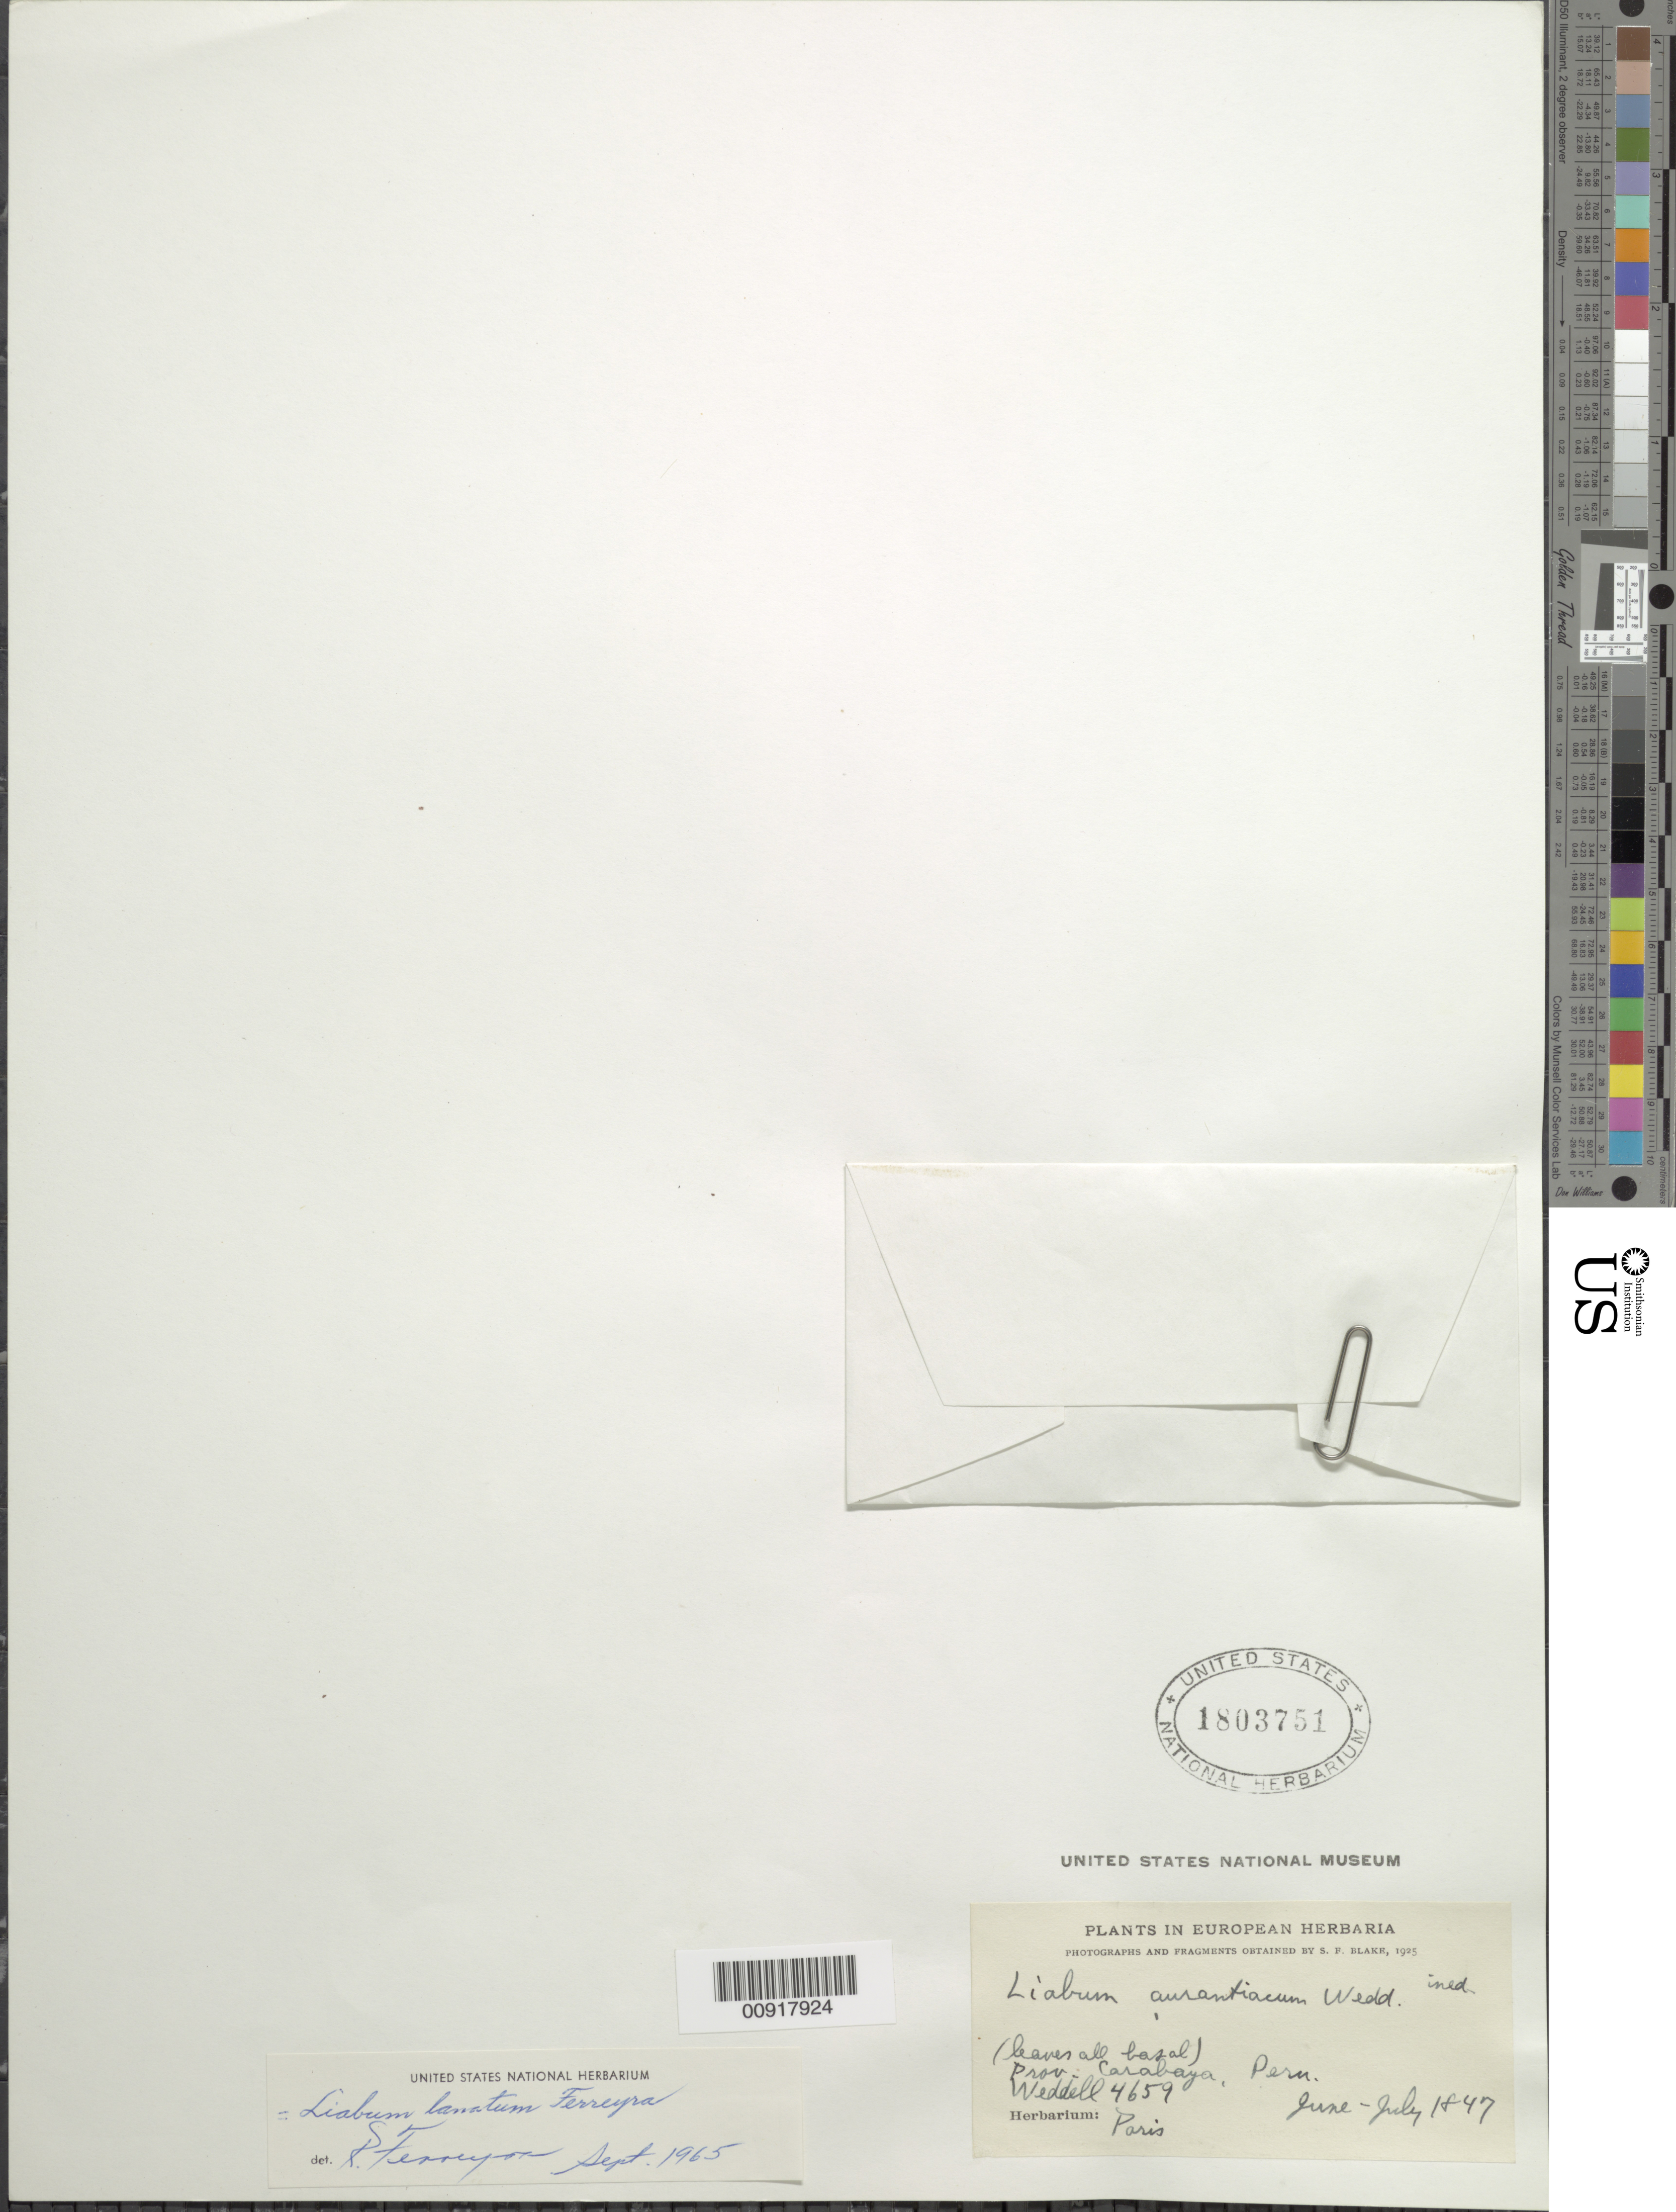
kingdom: Plantae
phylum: Tracheophyta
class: Magnoliopsida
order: Asterales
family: Asteraceae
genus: Pseudonoseris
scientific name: Pseudonoseris discolor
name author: (Muschl.) H. Rob. & Brettell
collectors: H. A. Weddell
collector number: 4659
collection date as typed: June 1847 to July 1947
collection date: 1847-06/1947-07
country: Peru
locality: Prov. Carabaya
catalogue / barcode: US 1803751